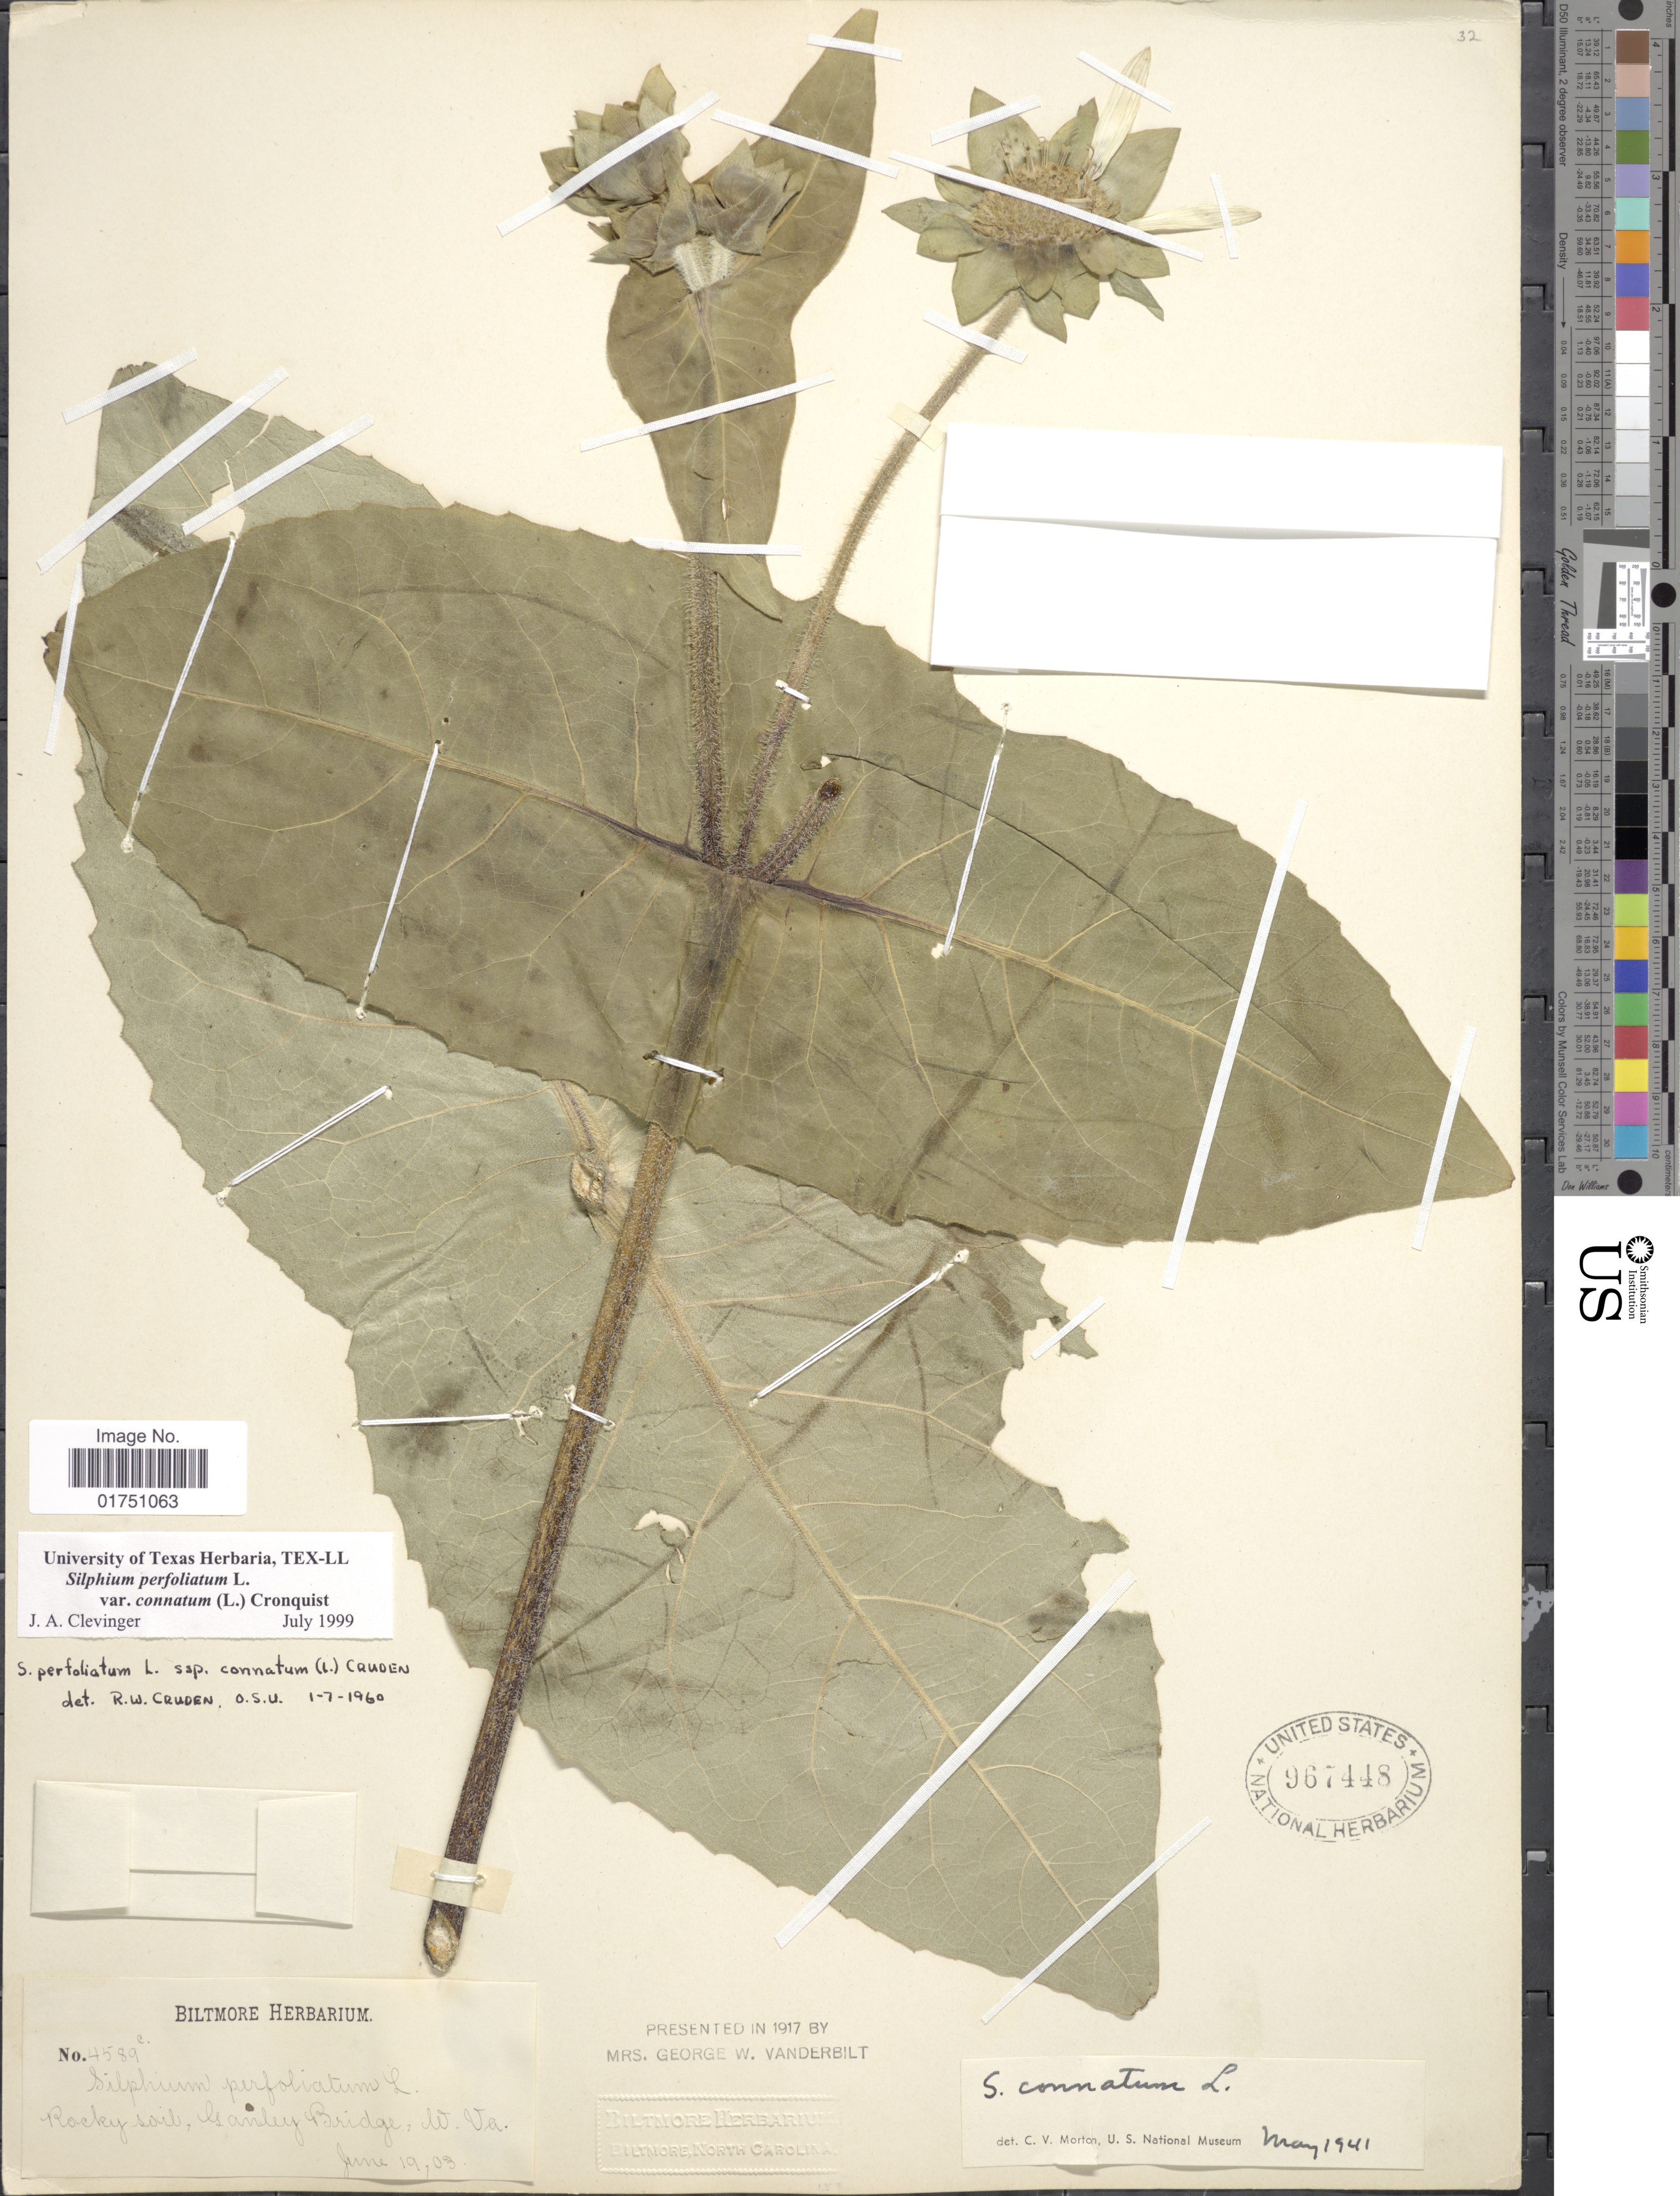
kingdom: Plantae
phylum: Tracheophyta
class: Magnoliopsida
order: Asterales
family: Asteraceae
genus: Silphium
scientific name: Silphium perfoliatum var. connatum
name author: (L.) Cronq.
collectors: ex herb. Biltmore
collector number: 4589c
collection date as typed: Transcribed d/m/y: 19/6/03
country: United States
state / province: West Virginia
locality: Rocky soil, Gauley Bridge, W. Va.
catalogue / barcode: US 967448